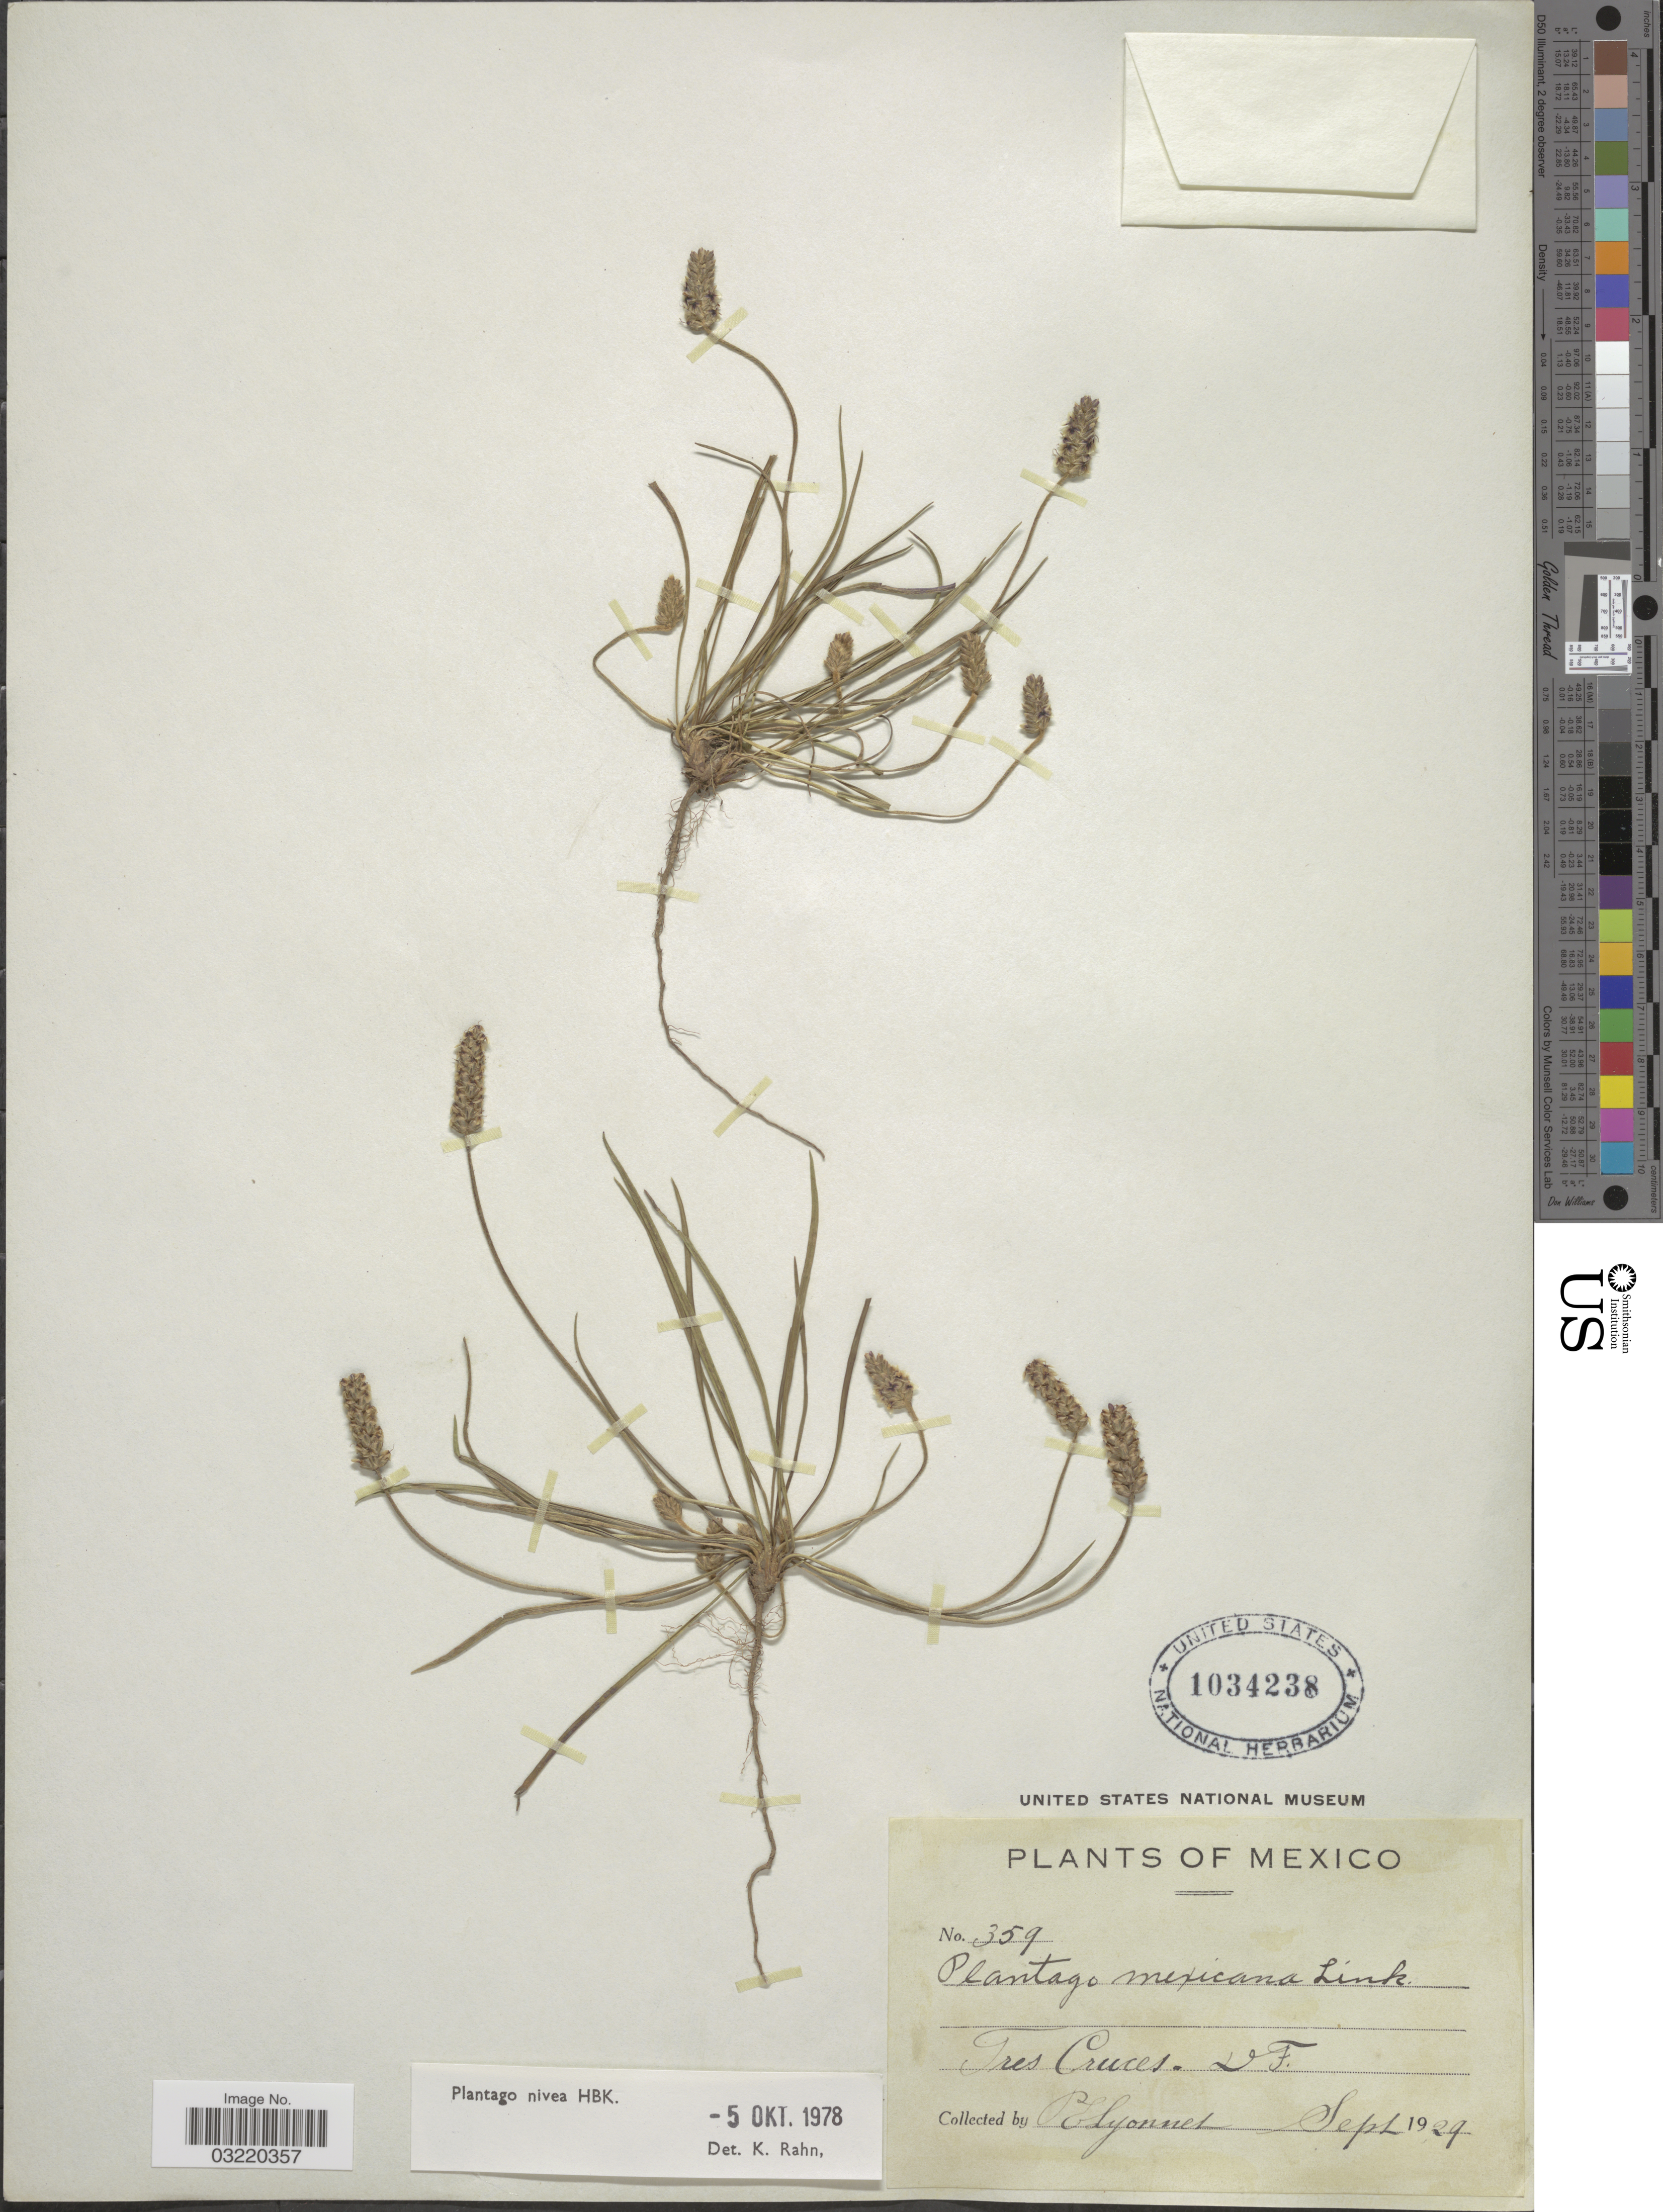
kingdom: Plantae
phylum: Tracheophyta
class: Magnoliopsida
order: Lamiales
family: Plantaginaceae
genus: Plantago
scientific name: Plantago nivea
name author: Kunth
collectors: P. Lyonnet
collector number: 359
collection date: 1929-09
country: Mexico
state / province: Distrito Federal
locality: Tres Cruces. DF.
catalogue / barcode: US 1034238